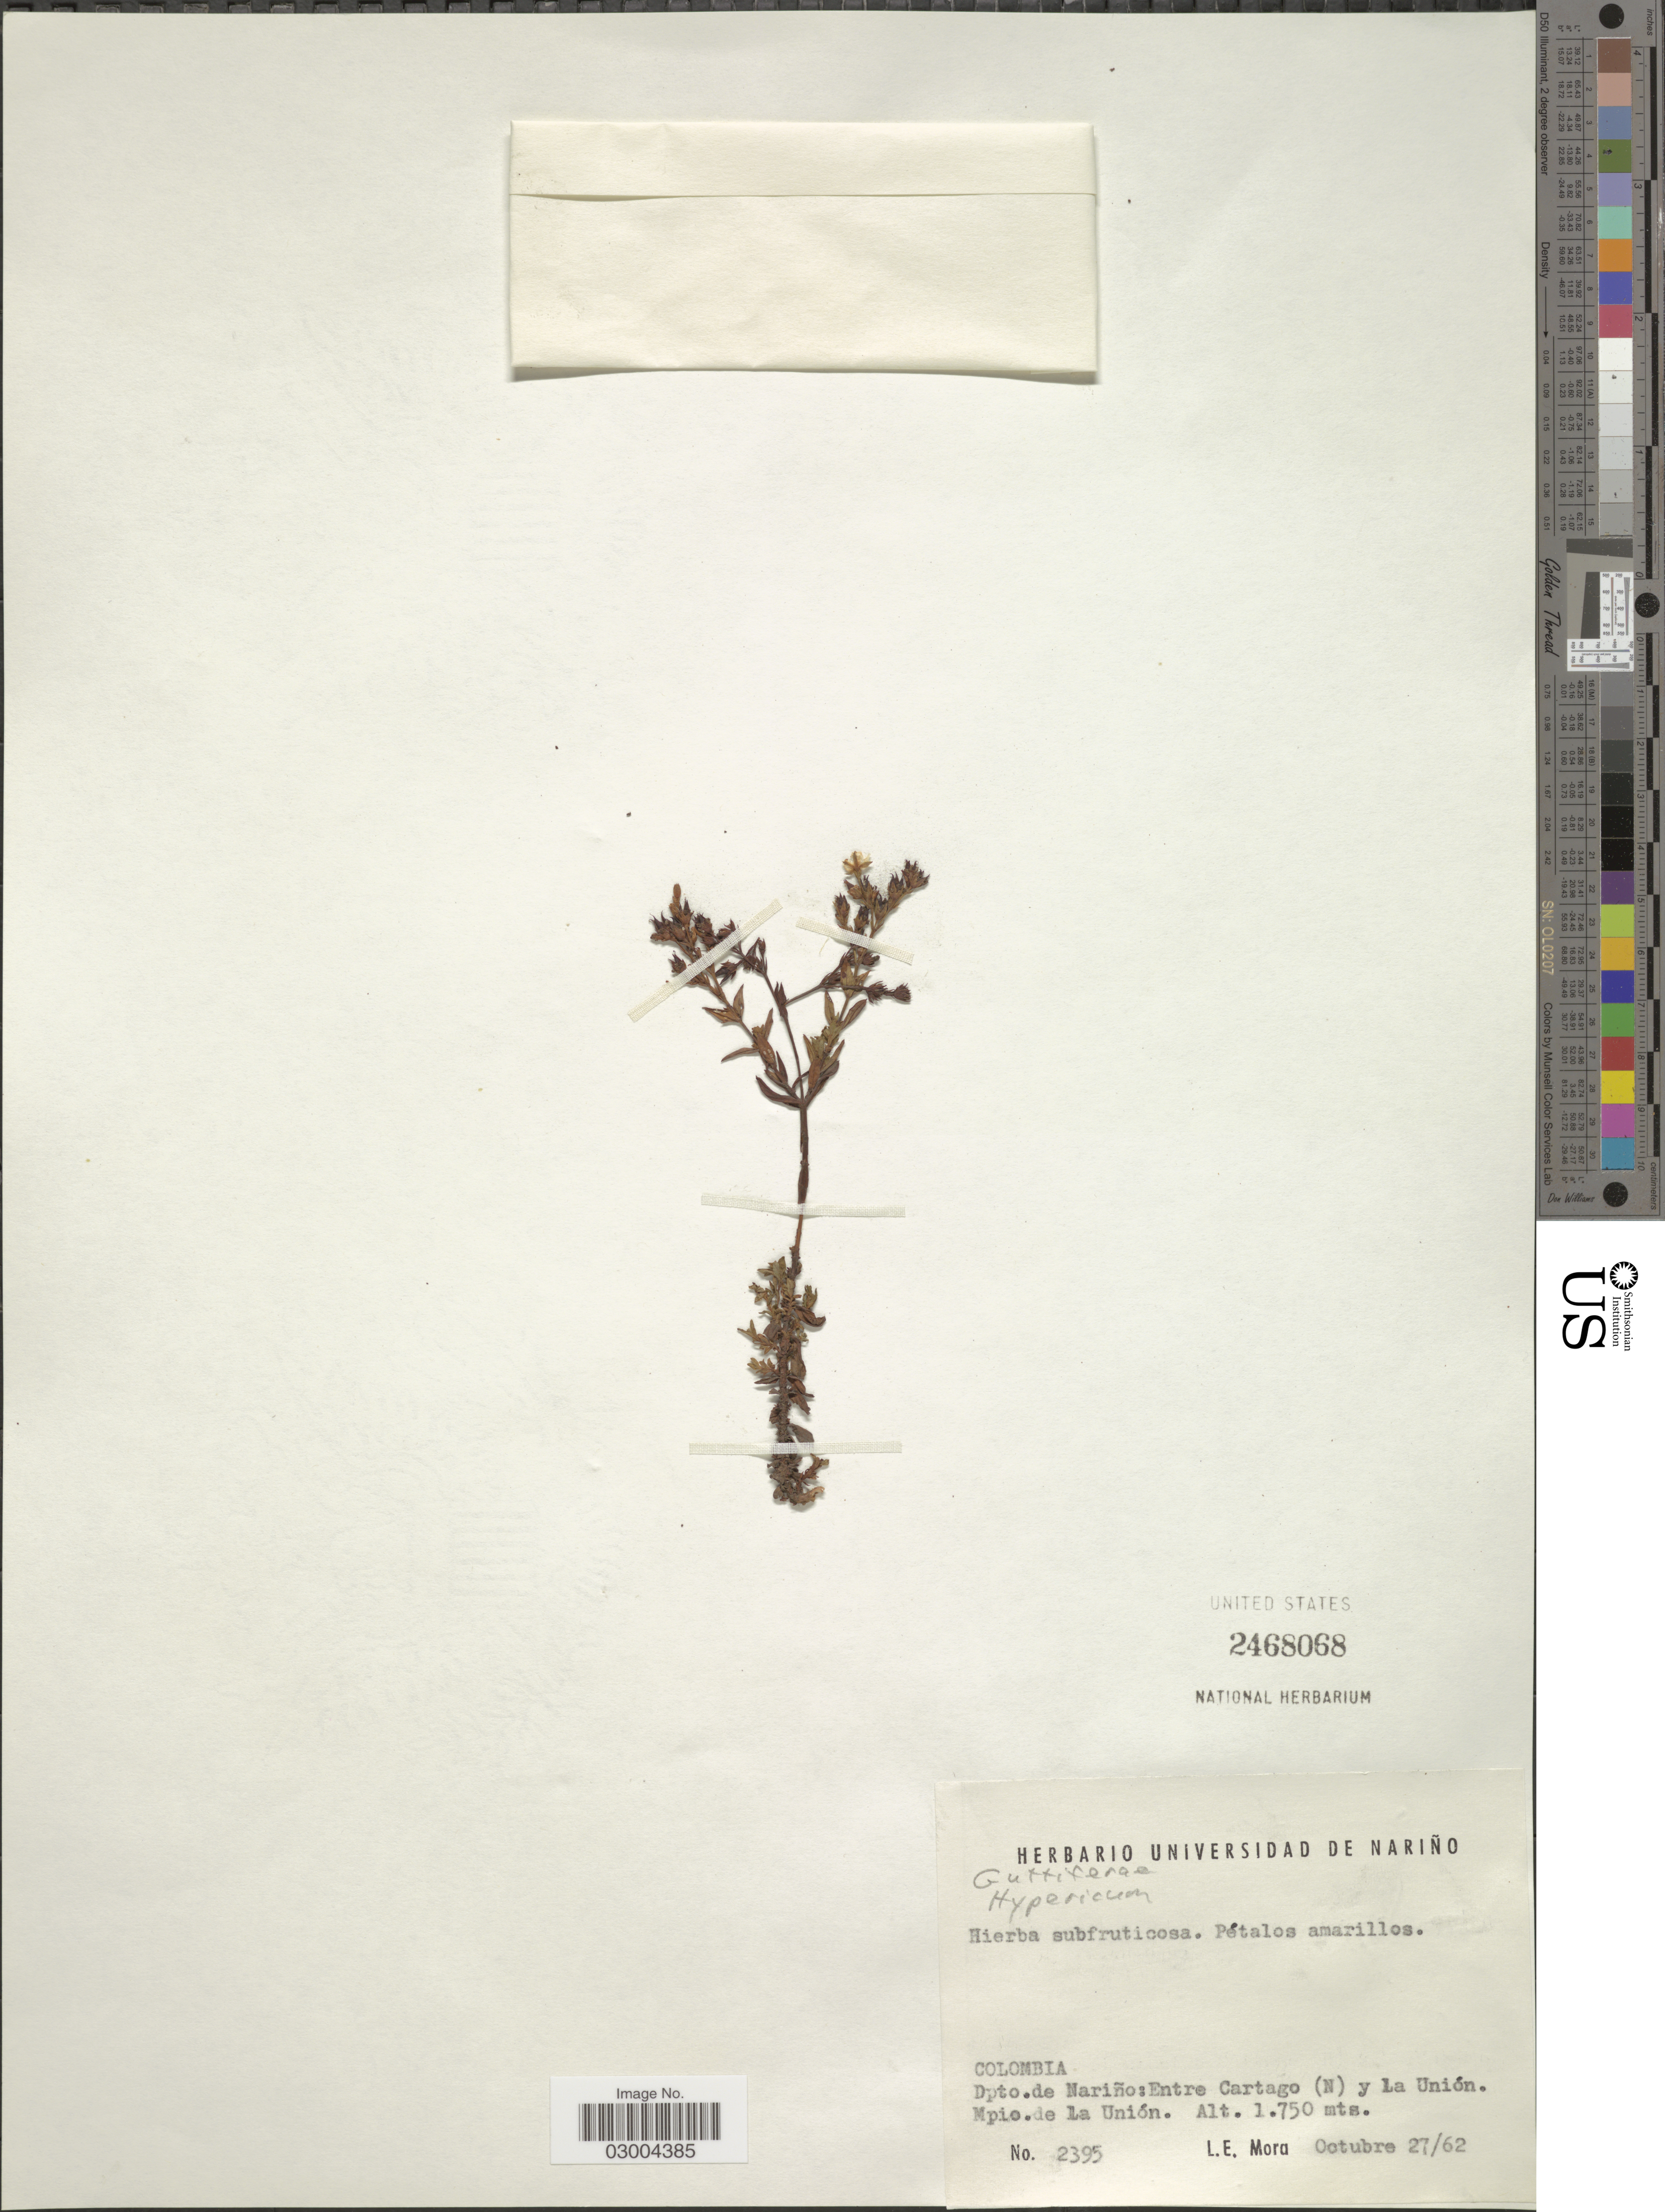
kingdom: Plantae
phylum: Tracheophyta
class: Magnoliopsida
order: Malpighiales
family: Hypericaceae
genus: Hypericum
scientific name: Hypericum sp.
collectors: L. Mora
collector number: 2395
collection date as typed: Transcribed d/m/y: 27/10/62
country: Colombia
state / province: Nariño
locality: Dpto. de Nariño: Entre Cartago (N) y La Unión. Mpio. de La Unión.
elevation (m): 1750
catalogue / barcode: US 2468068